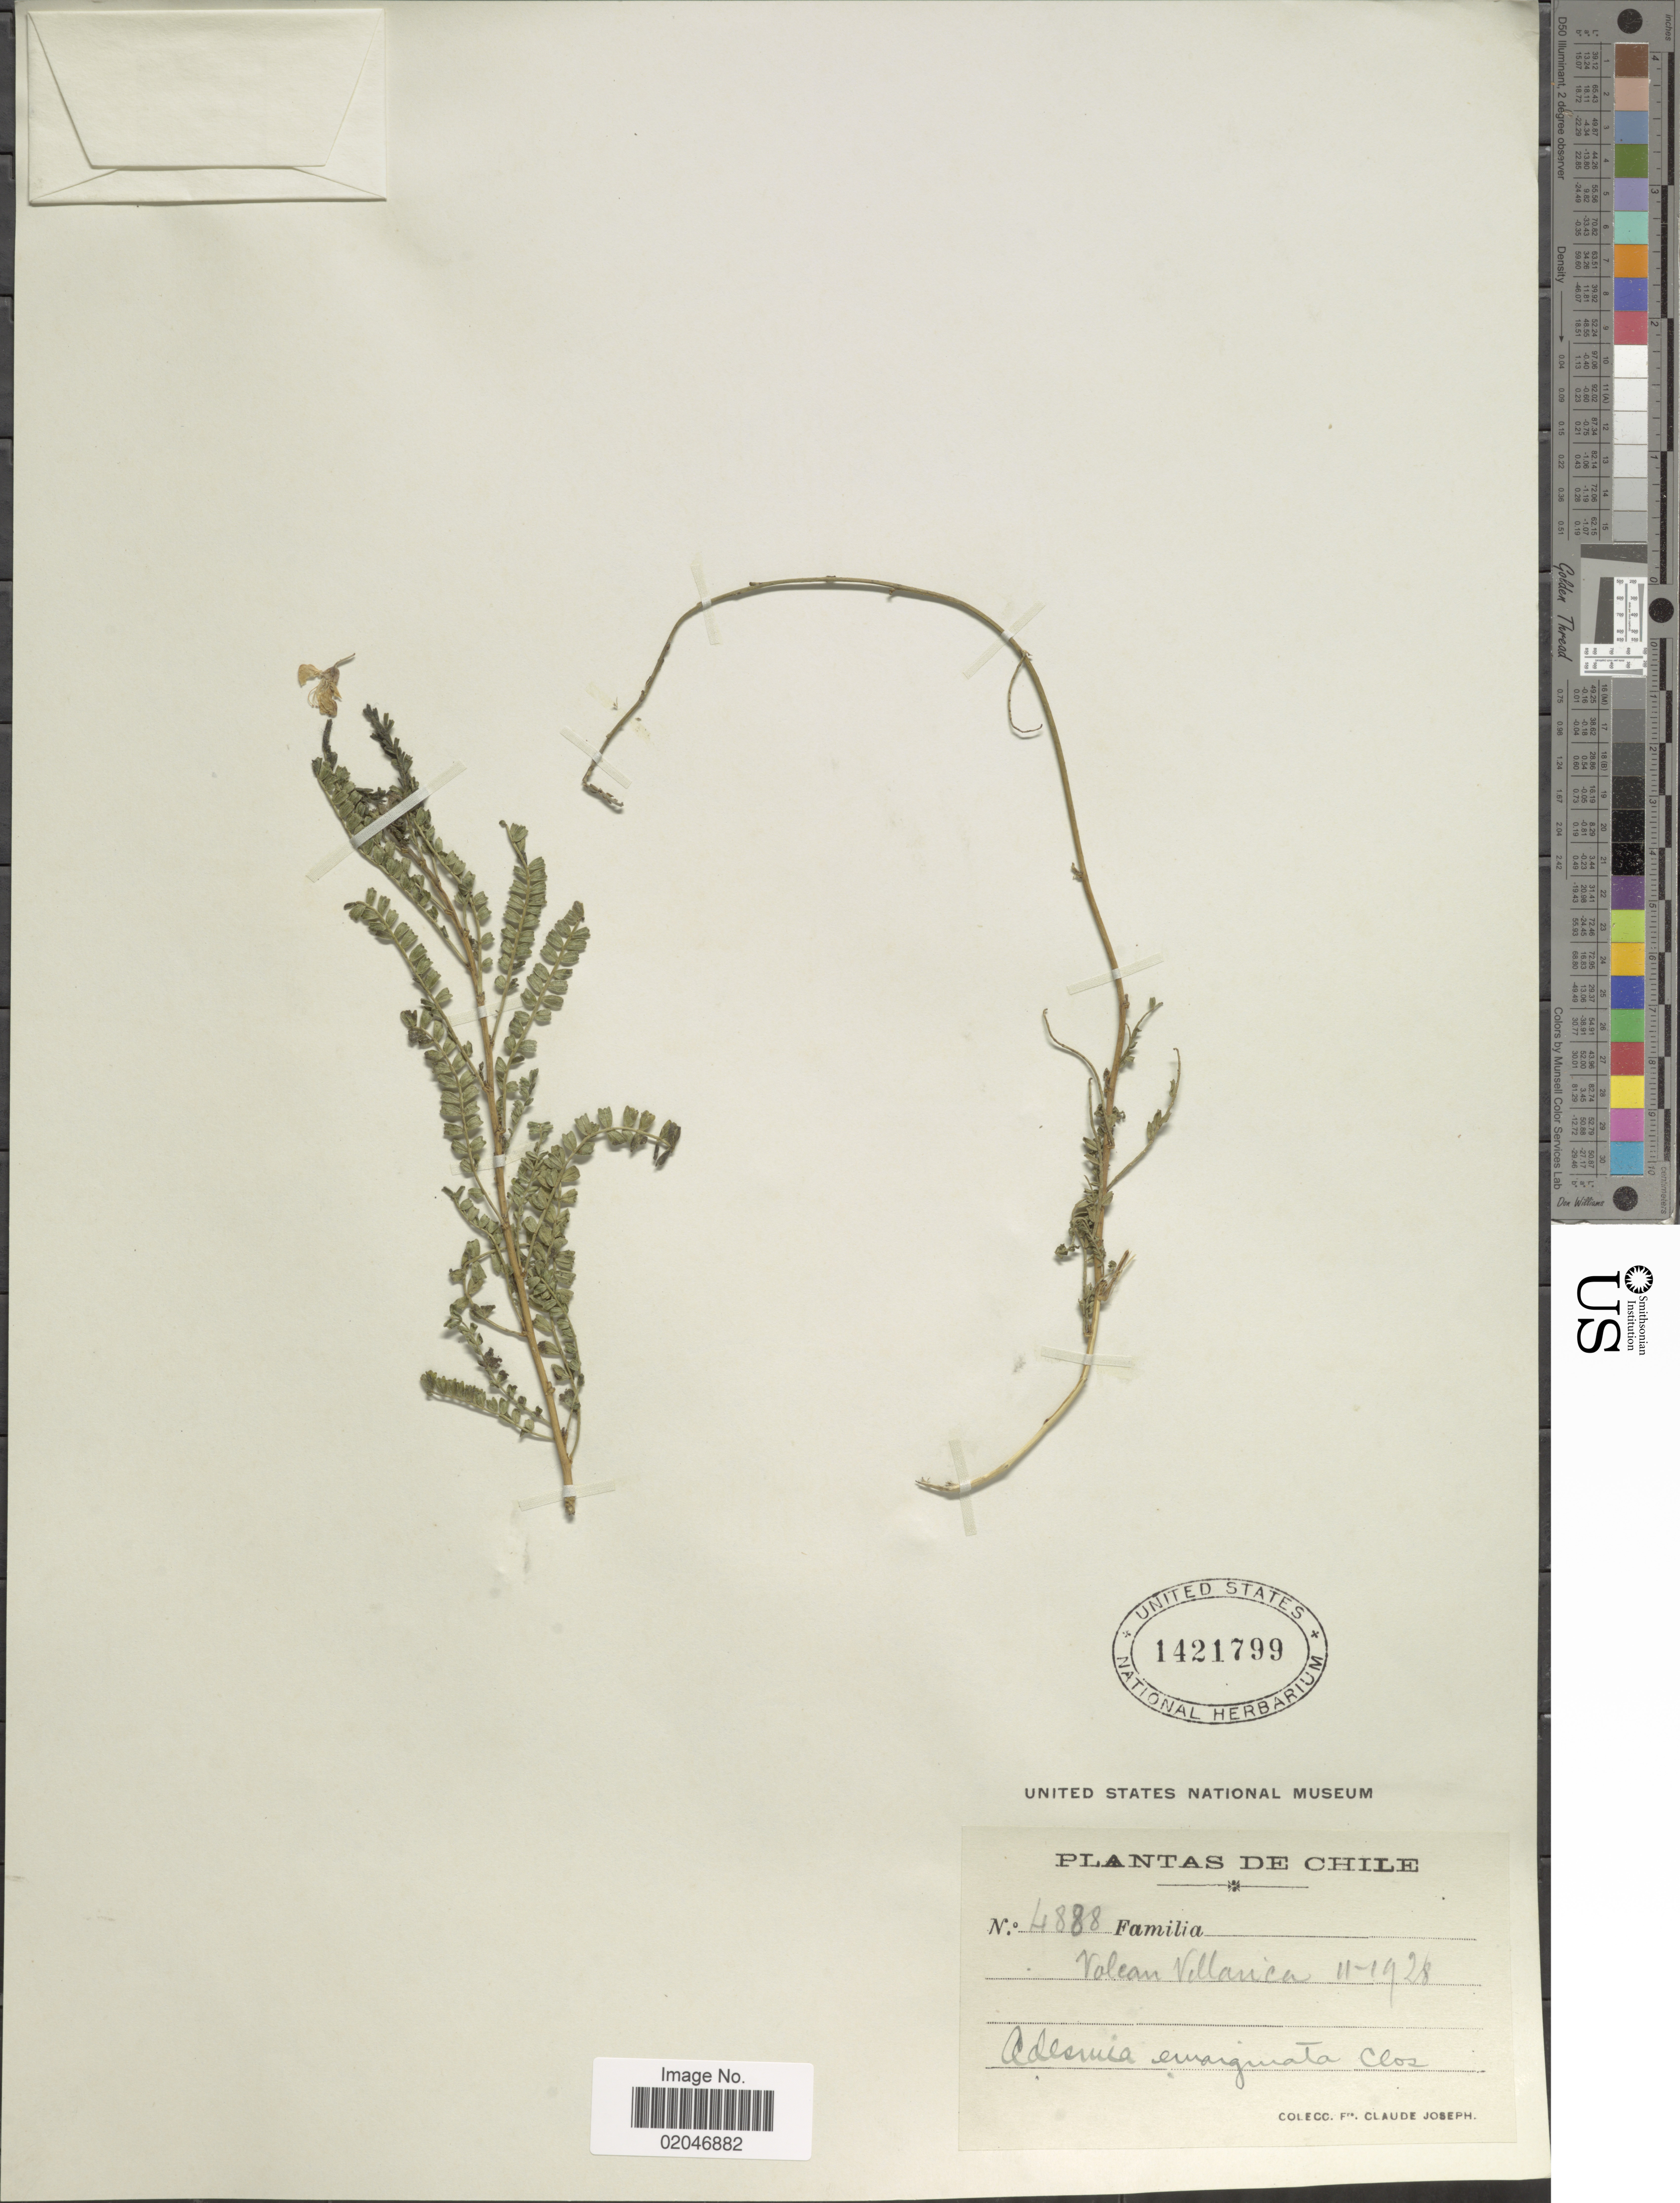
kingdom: Plantae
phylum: Tracheophyta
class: Magnoliopsida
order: Fabales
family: Fabaceae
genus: Adesmia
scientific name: Adesmia emarginata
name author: Clos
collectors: Bro. Claude-Joseph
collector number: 4888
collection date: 1928-02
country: Chile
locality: Volcan Villarrica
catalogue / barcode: US 1421799